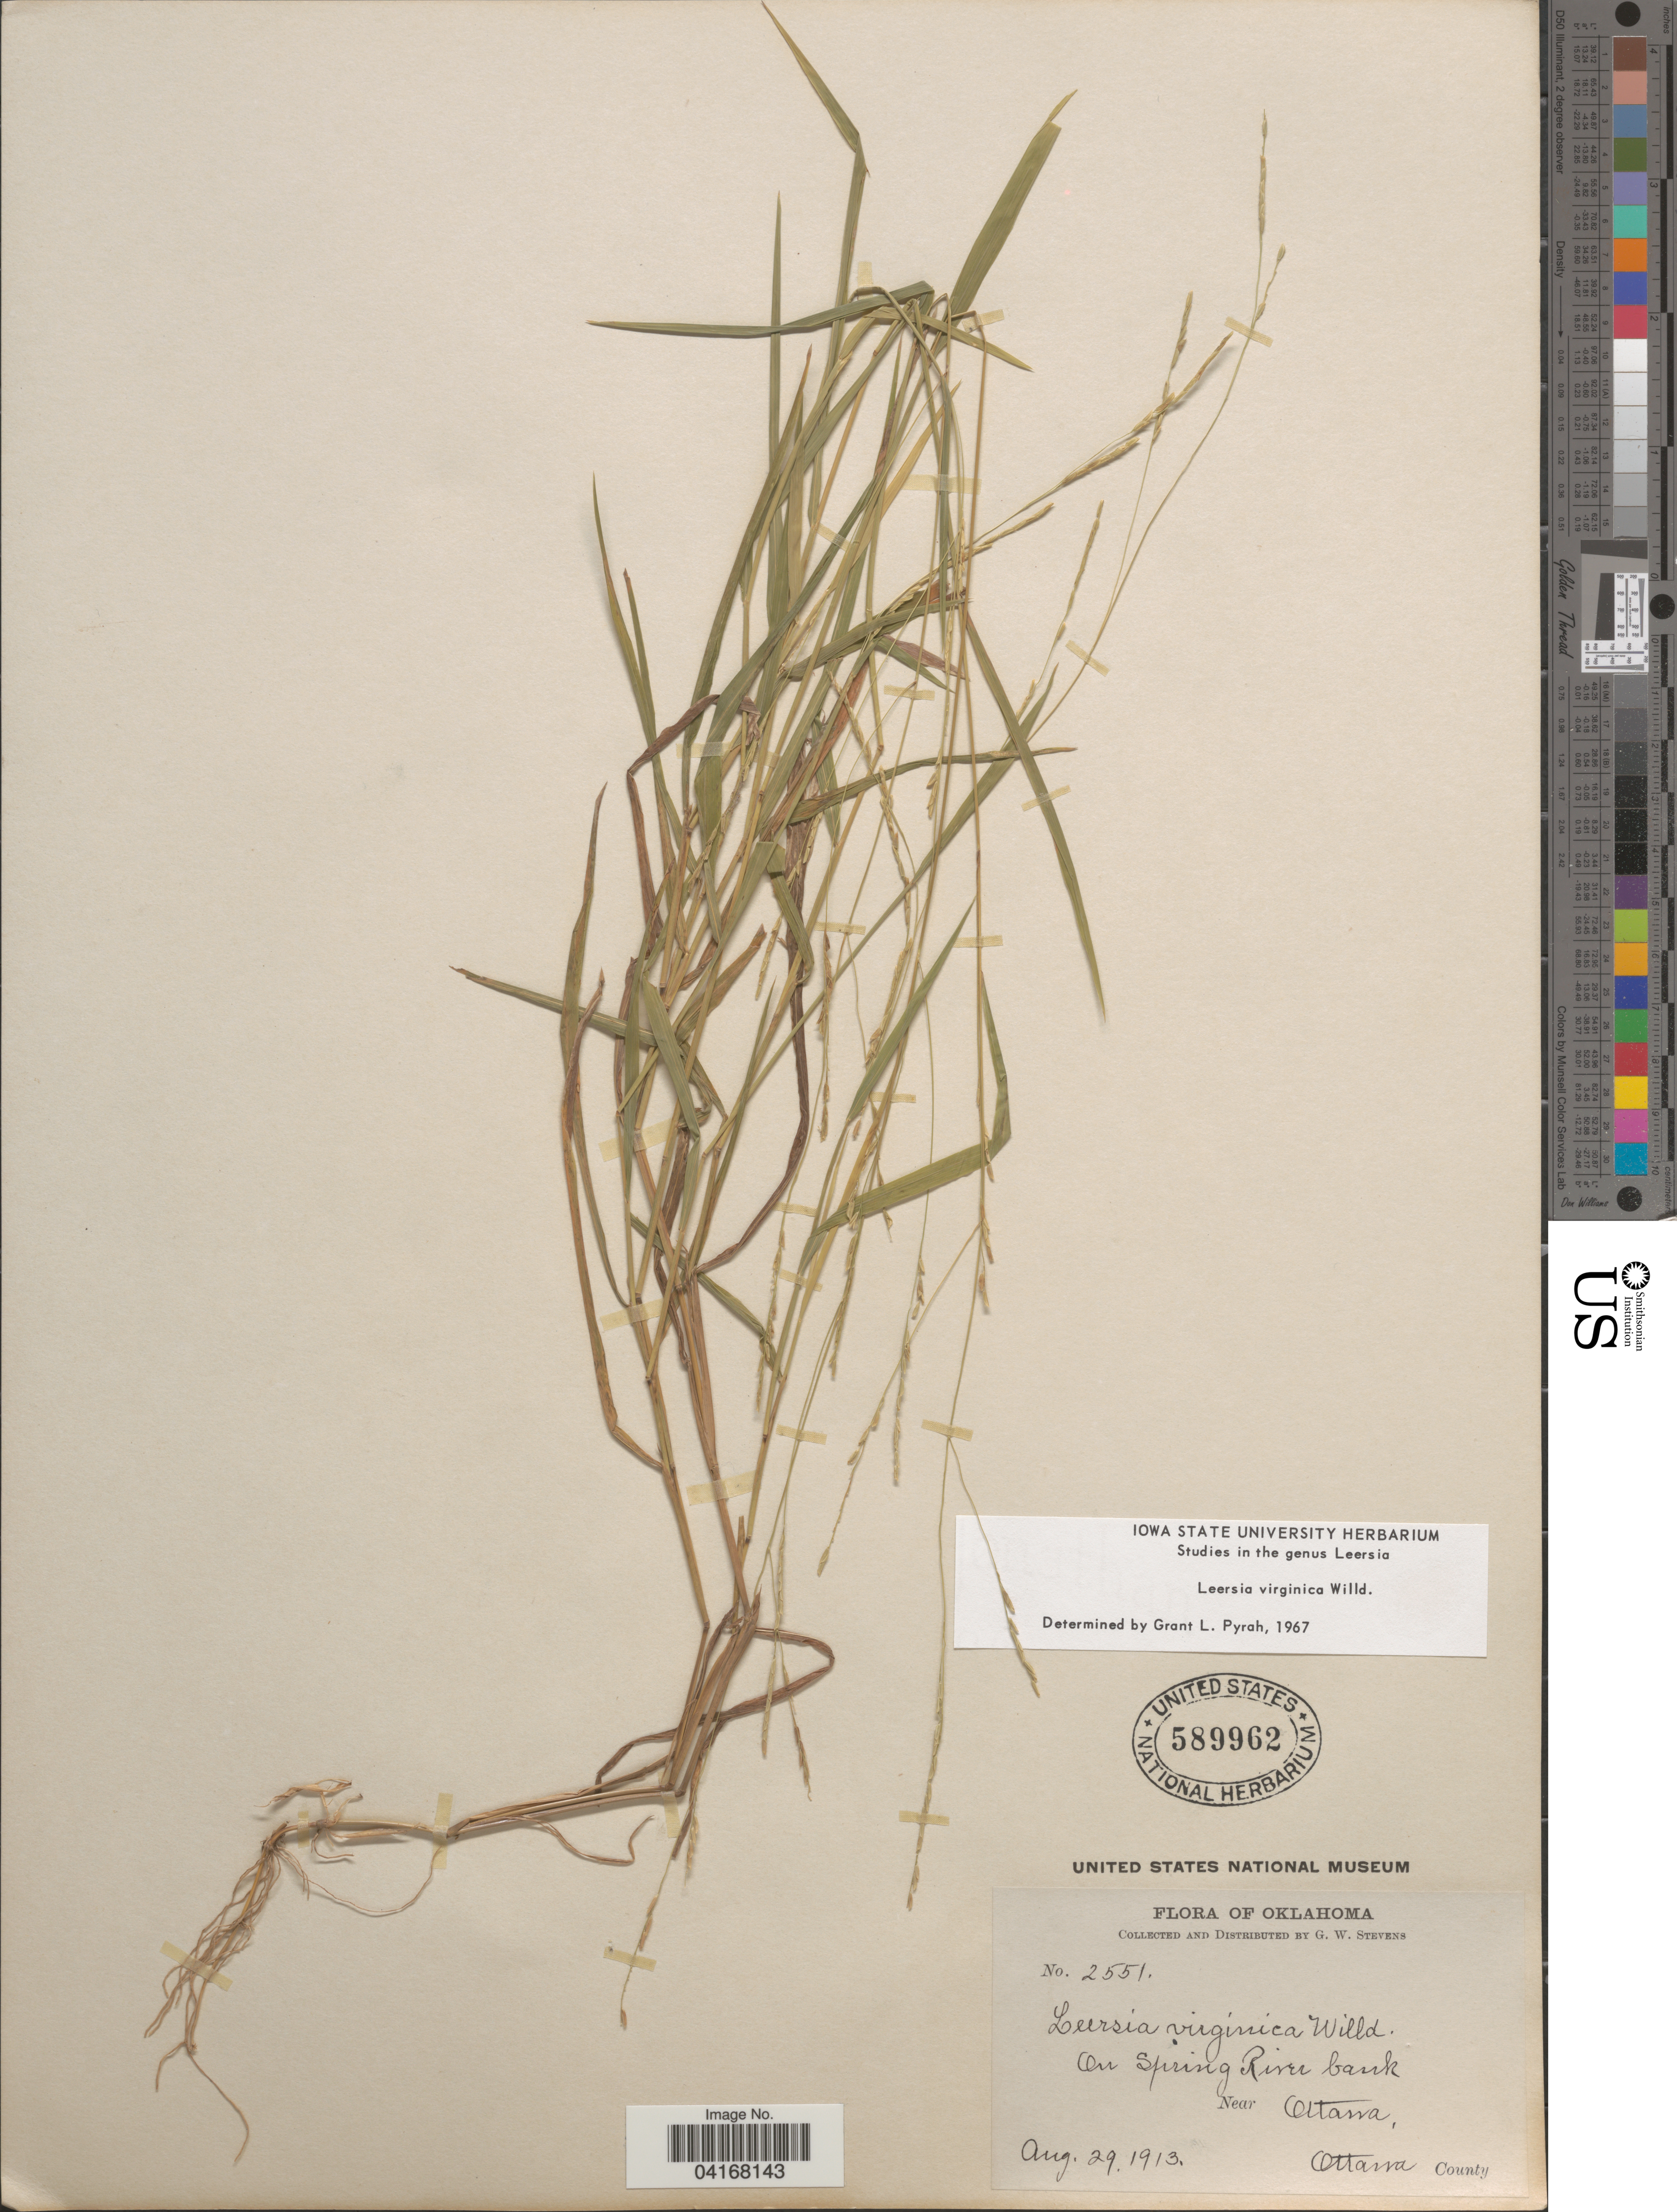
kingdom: Plantae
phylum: Tracheophyta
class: Liliopsida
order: Poales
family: Poaceae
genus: Leersia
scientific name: Leersia virginica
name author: Willd.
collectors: G. W. Stevens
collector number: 2551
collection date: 1913-08-29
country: United States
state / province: Oklahoma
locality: On Spring River bank. Near Ottawa, Ottawa County.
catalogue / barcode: US 589962